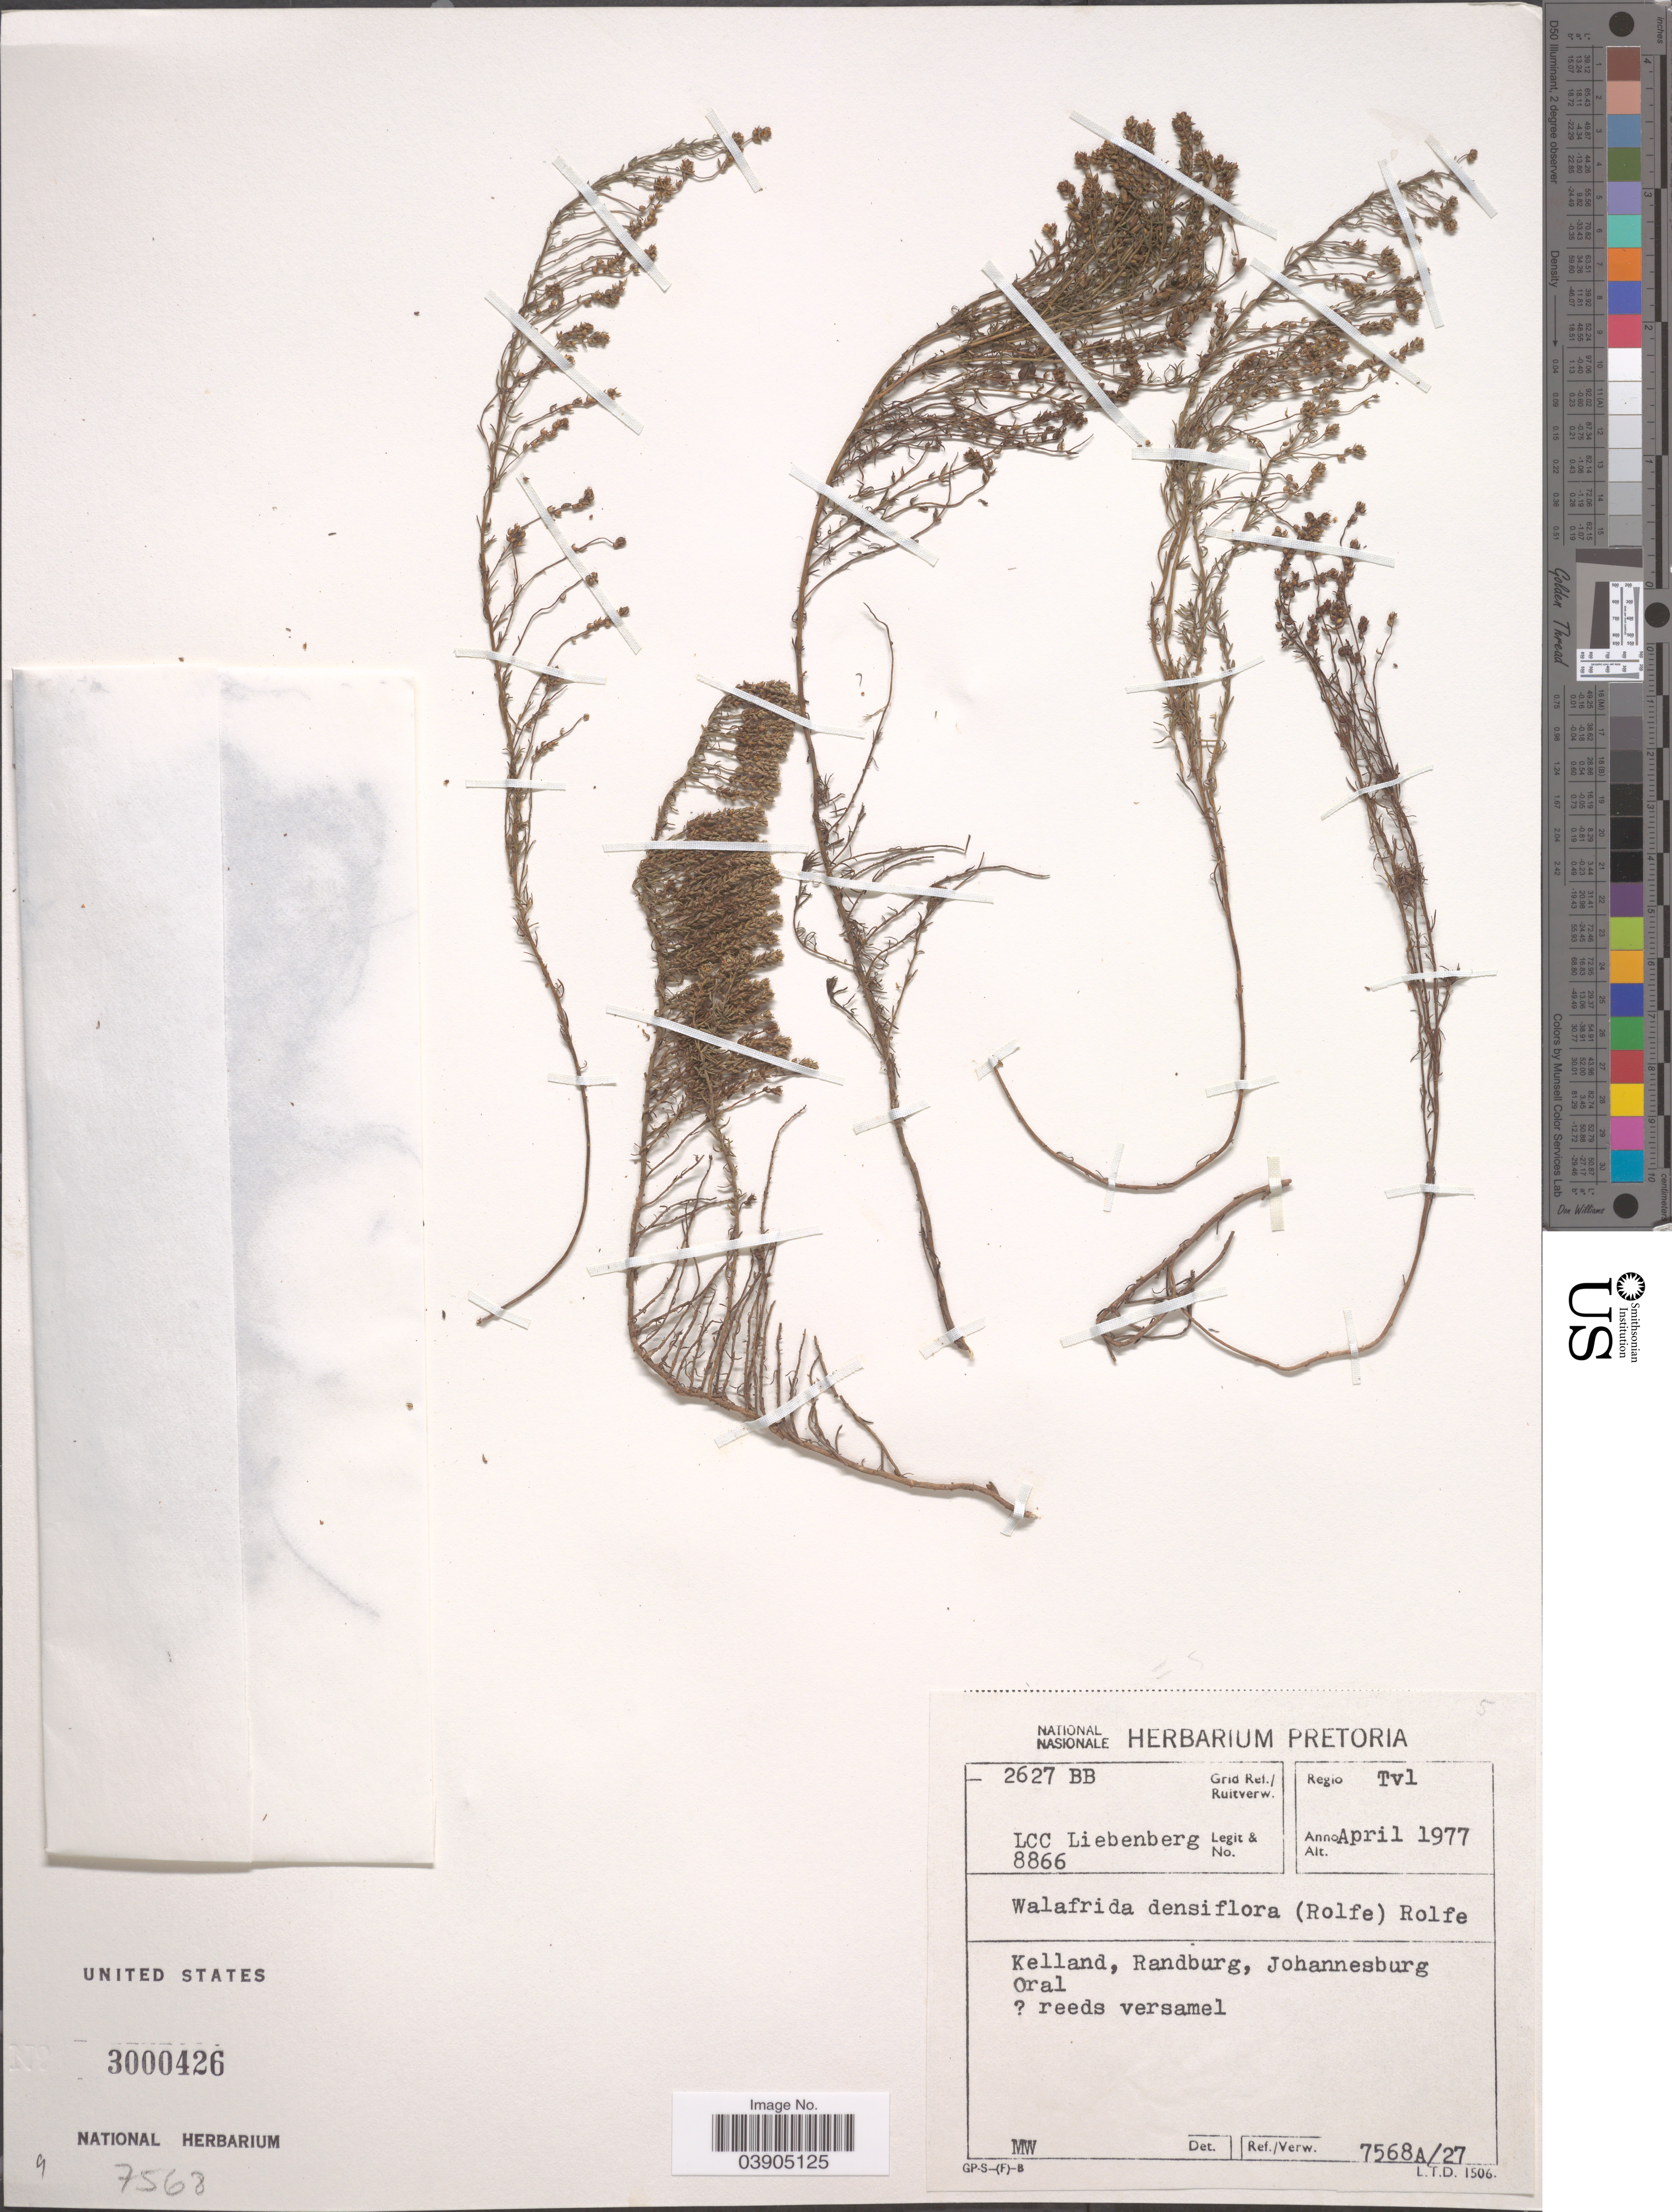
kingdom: Plantae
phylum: Tracheophyta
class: Magnoliopsida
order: Lamiales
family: Scrophulariaceae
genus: Selago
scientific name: Selago densiflora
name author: Rolfe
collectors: L. Liebenberg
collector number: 8866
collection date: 1977-04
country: South Africa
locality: Grid Ref./Ruitverw. 2627 BB. Regio Tvl. Kelland, Randburg, Johannesburg Oral.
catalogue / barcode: US 3000426